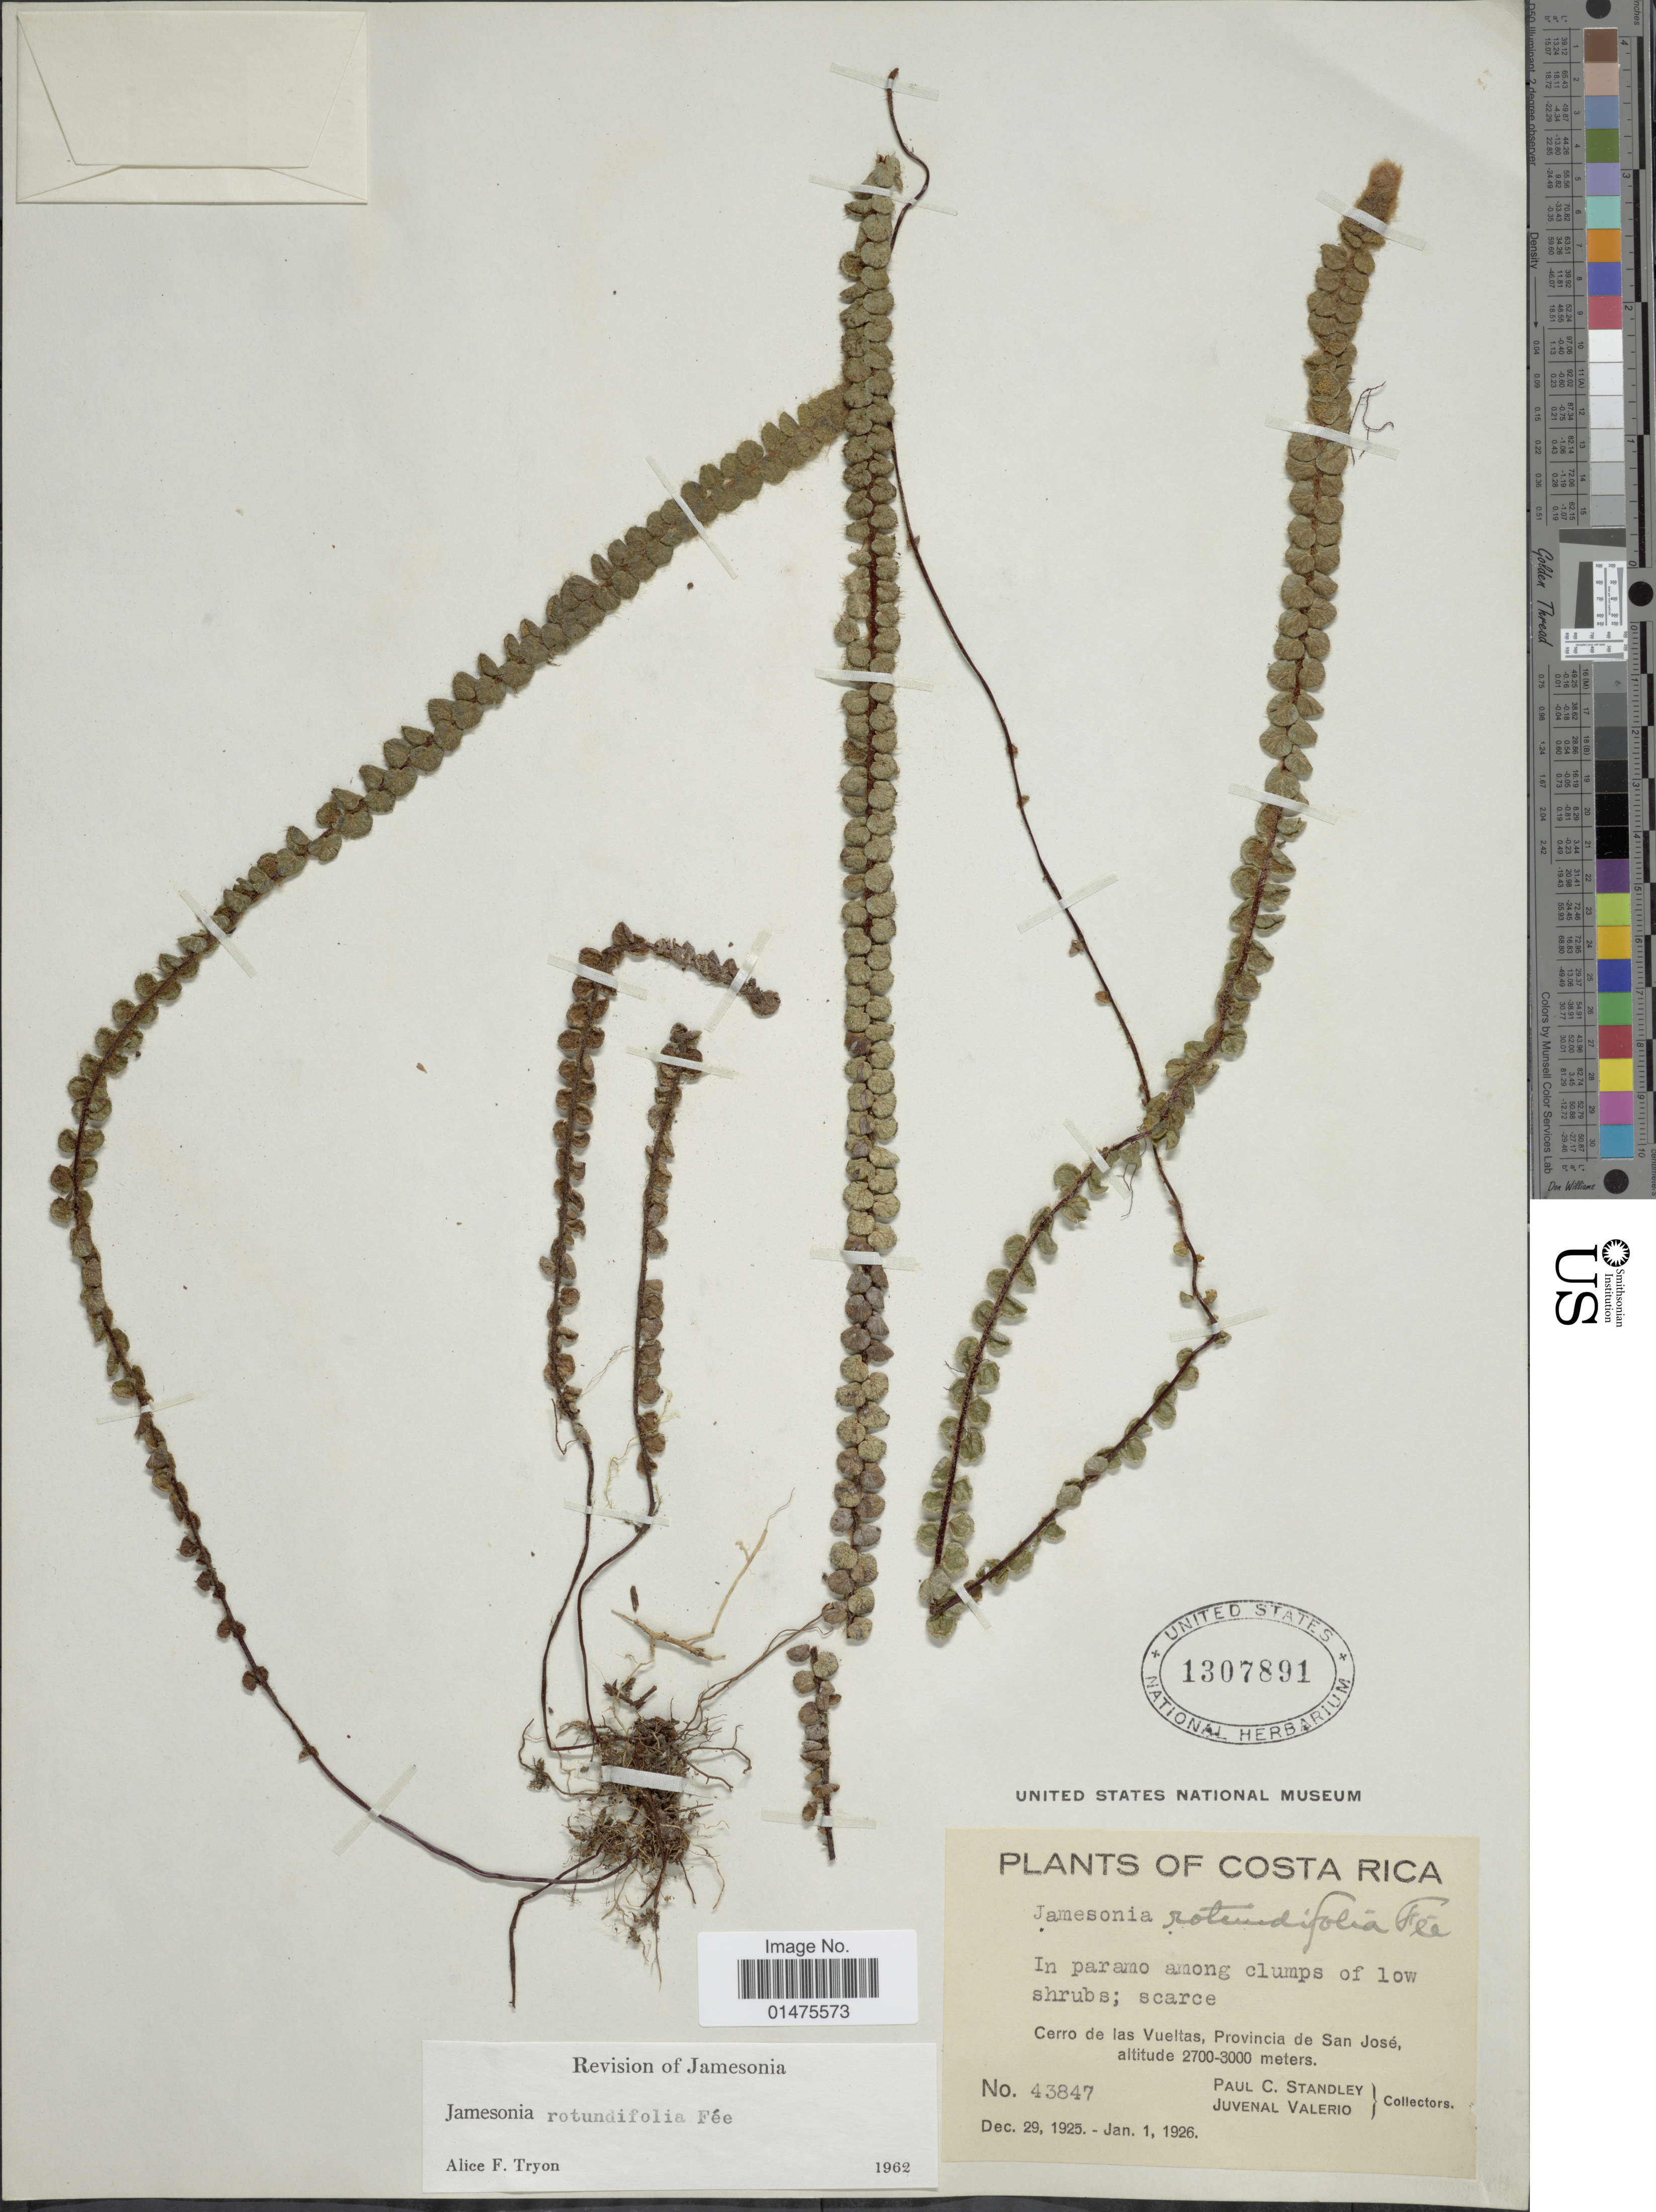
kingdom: Plantae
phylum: Tracheophyta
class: Polypodiopsida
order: Polypodiales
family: Pteridaceae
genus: Jamesonia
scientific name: Jamesonia rotundifolia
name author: Fée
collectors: P. C. Standley & J. Valerio R.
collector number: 43847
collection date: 1925-12-29/1926-01-01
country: Costa Rica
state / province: San José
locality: Cerro de las Vueltas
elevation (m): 2700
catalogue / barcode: US 1307891